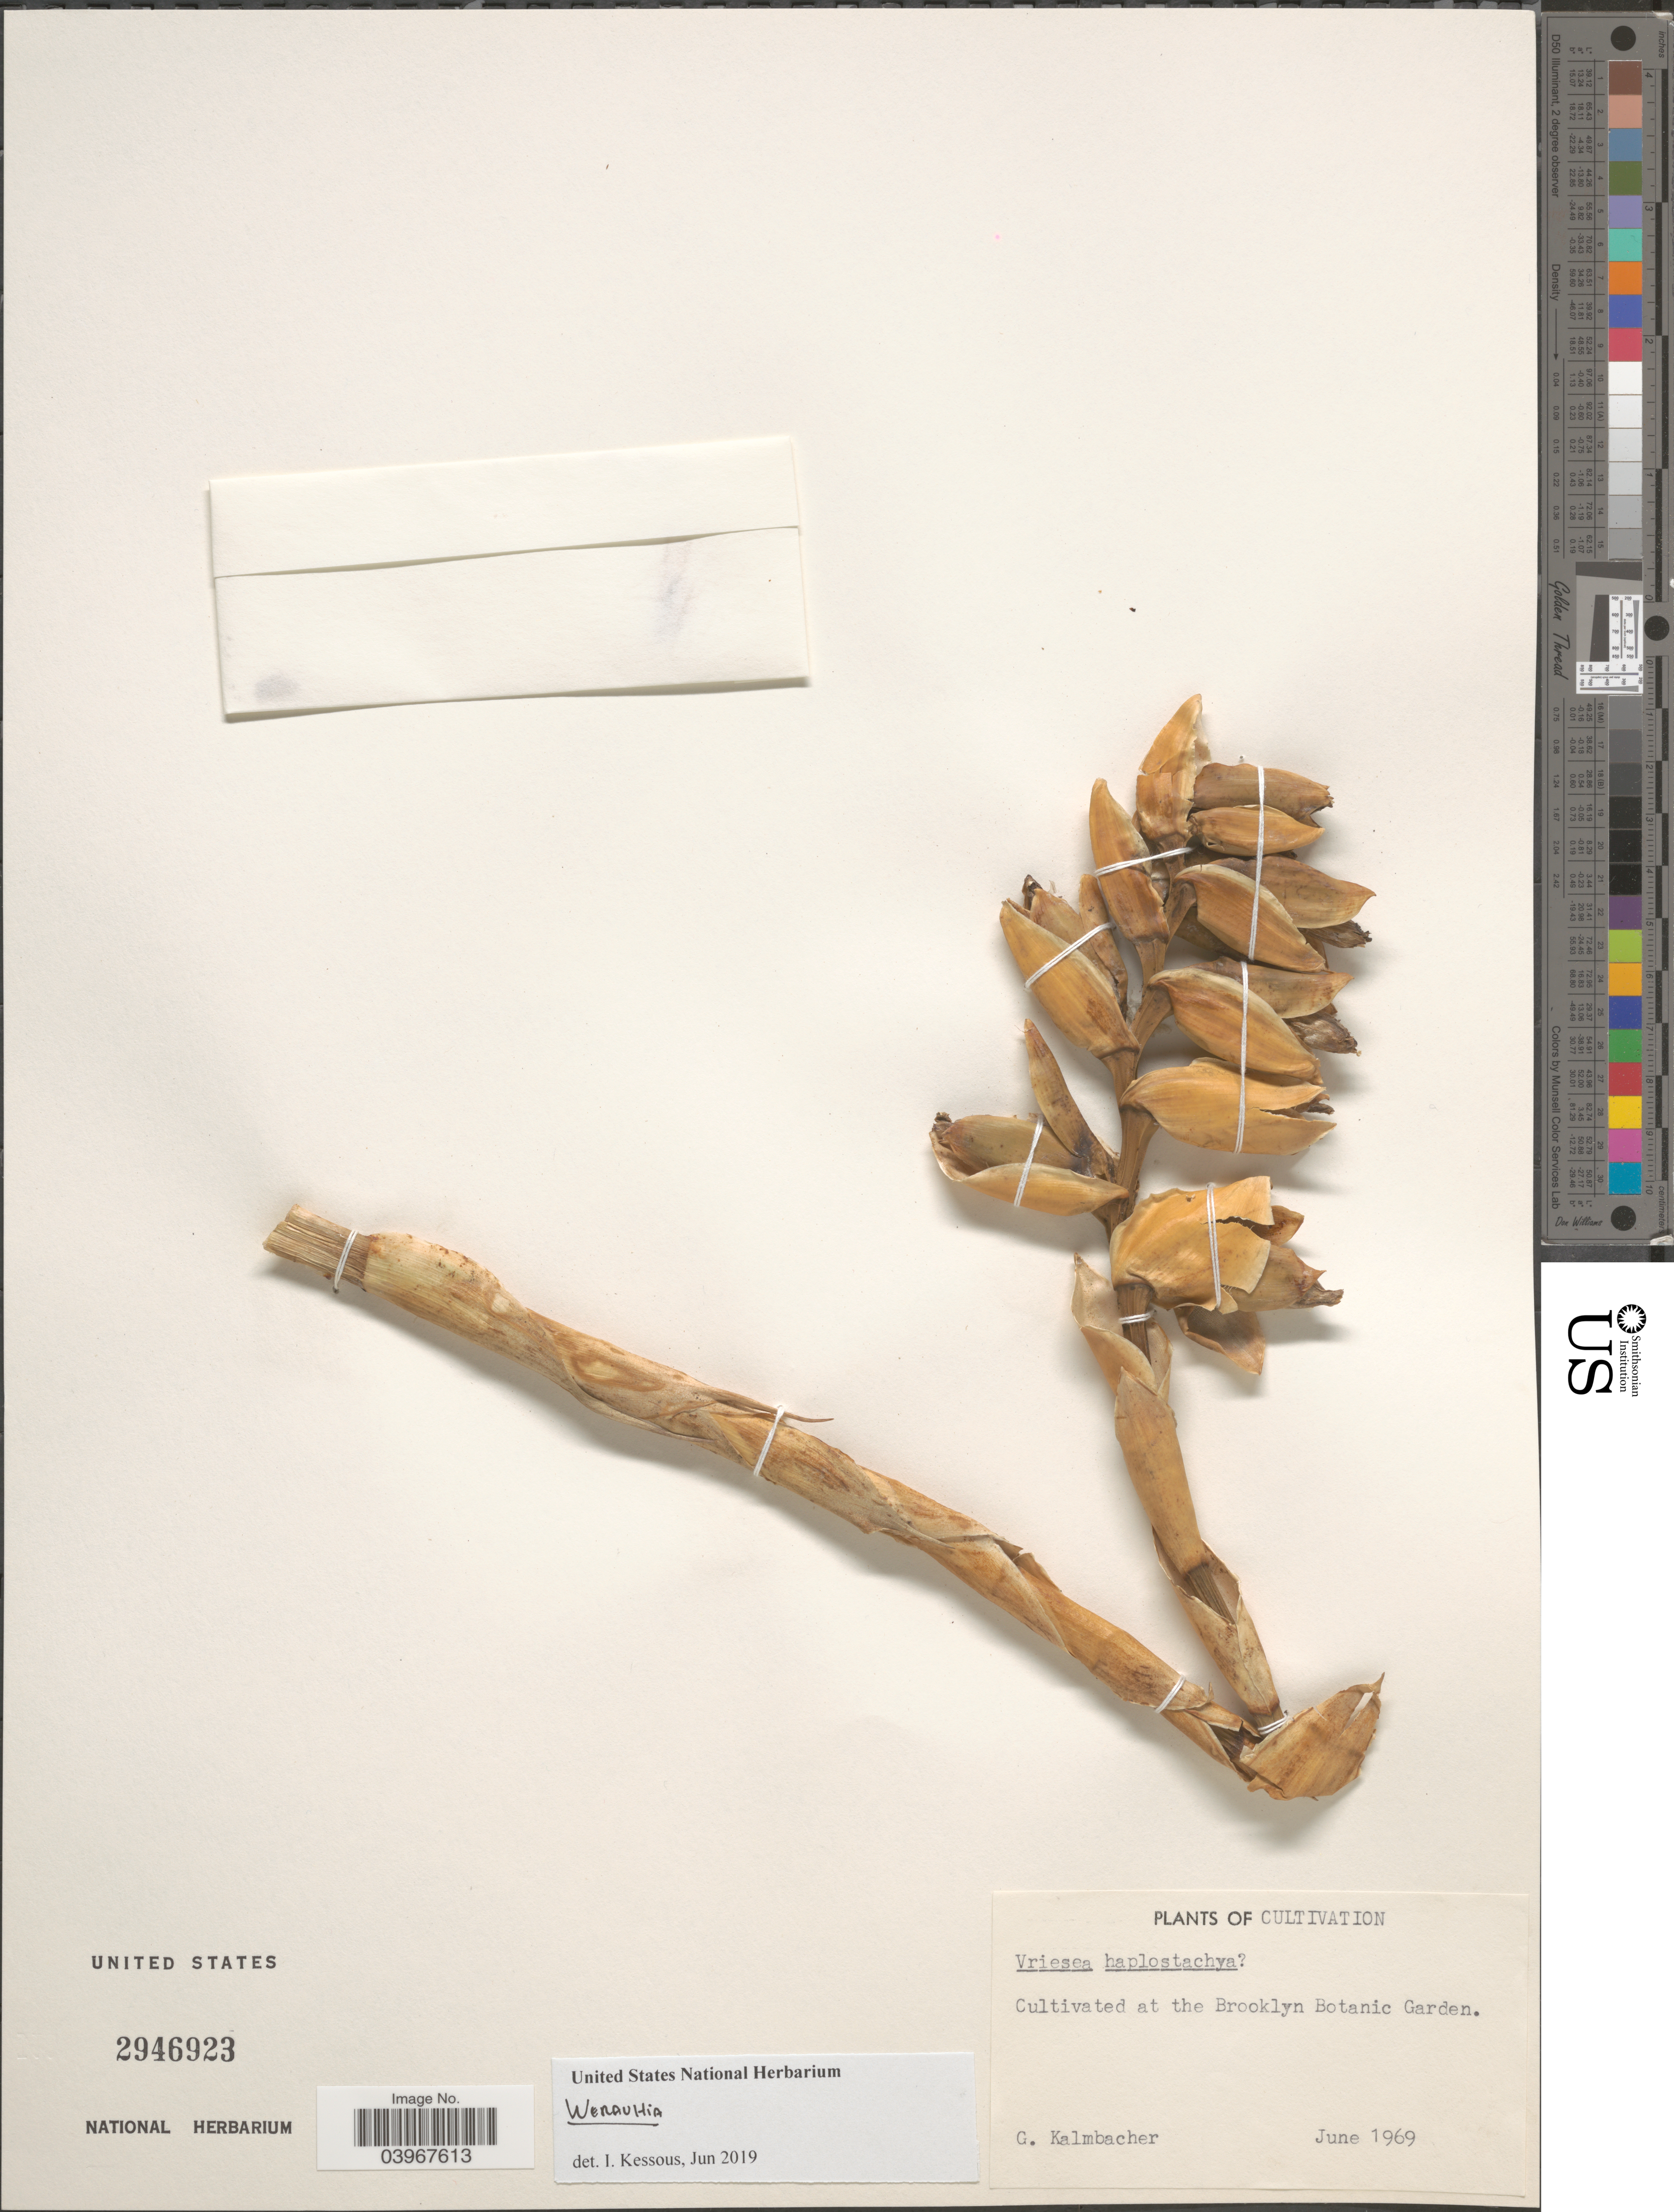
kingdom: Plantae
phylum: Tracheophyta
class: Liliopsida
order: Poales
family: Bromeliaceae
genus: Werauhia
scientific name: Werauhia sp.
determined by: Kessous, Igor M.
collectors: G. Kalmbacher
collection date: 1969-06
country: United States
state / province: New York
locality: At the Brooklyn Botanic Garden.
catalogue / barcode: US 2946923